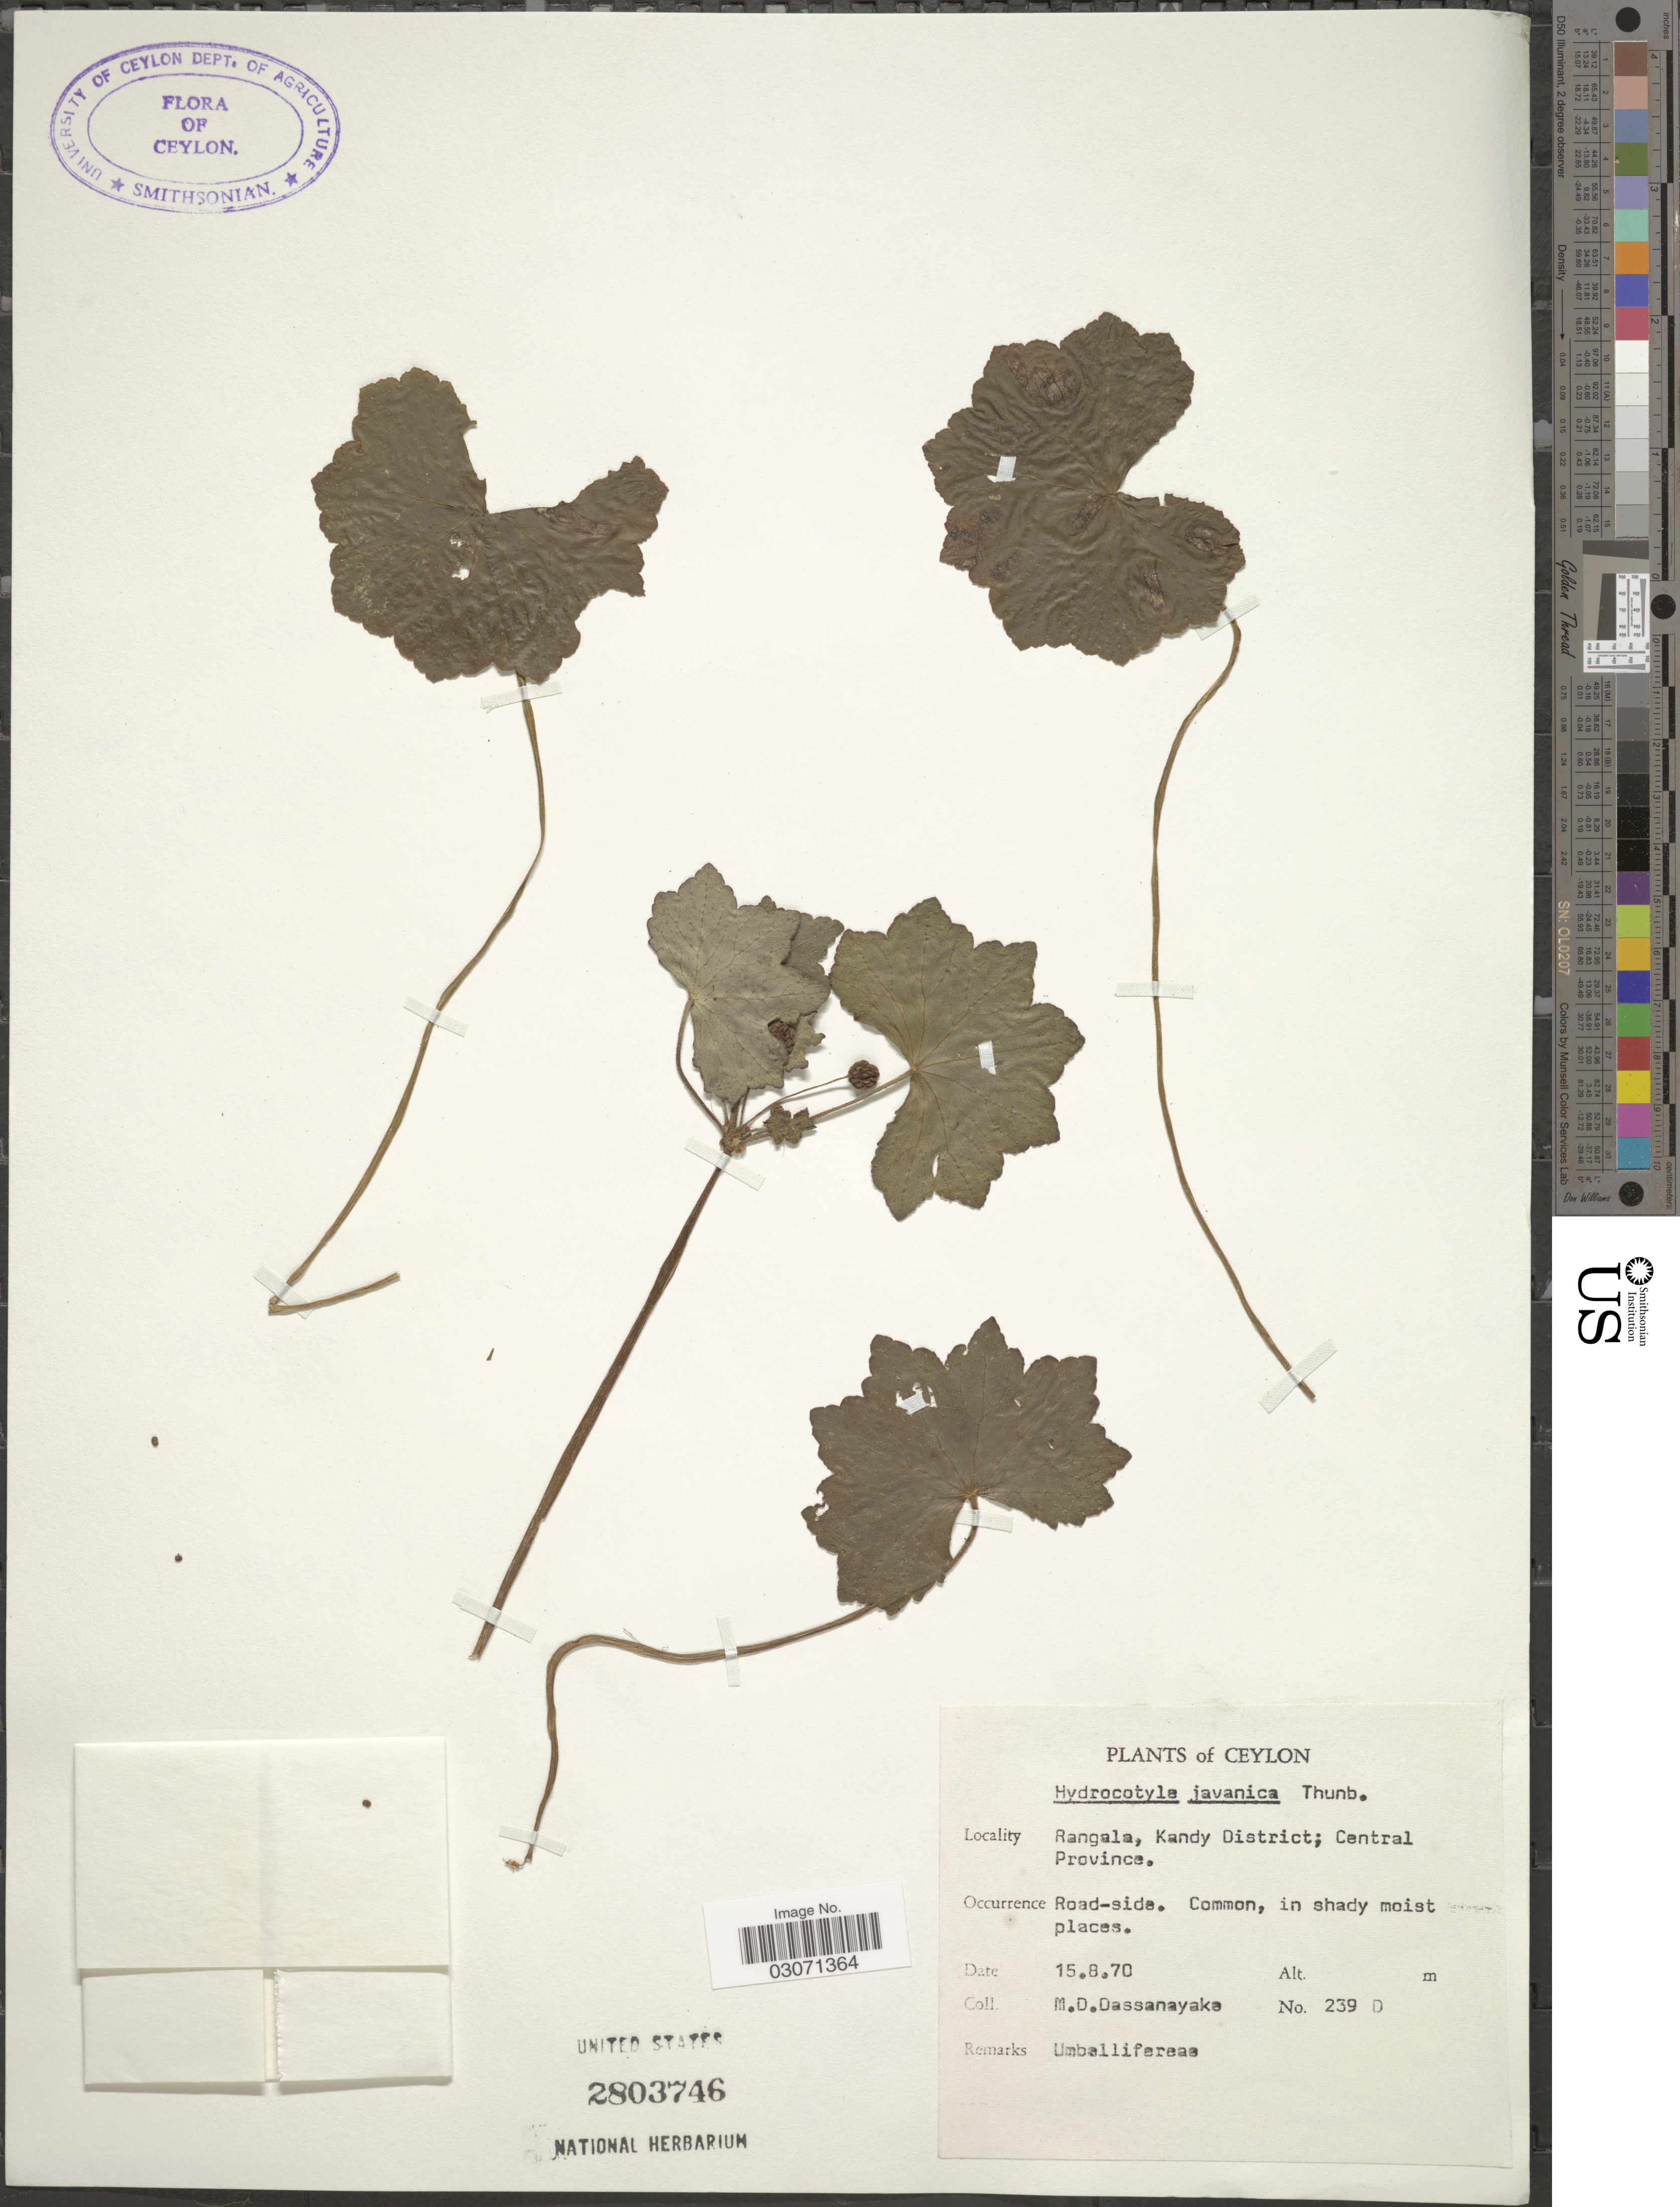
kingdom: Plantae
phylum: Tracheophyta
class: Magnoliopsida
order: Apiales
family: Araliaceae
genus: Hydrocotyle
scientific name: Hydrocotyle javanica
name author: Thunb.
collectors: M. D. Dassanayake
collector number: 239D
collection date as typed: Transcribed d/m/y: 15/8/70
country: Sri Lanka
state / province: Central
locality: Ceylon. Rangala, Kandy District.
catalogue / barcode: US 2803746